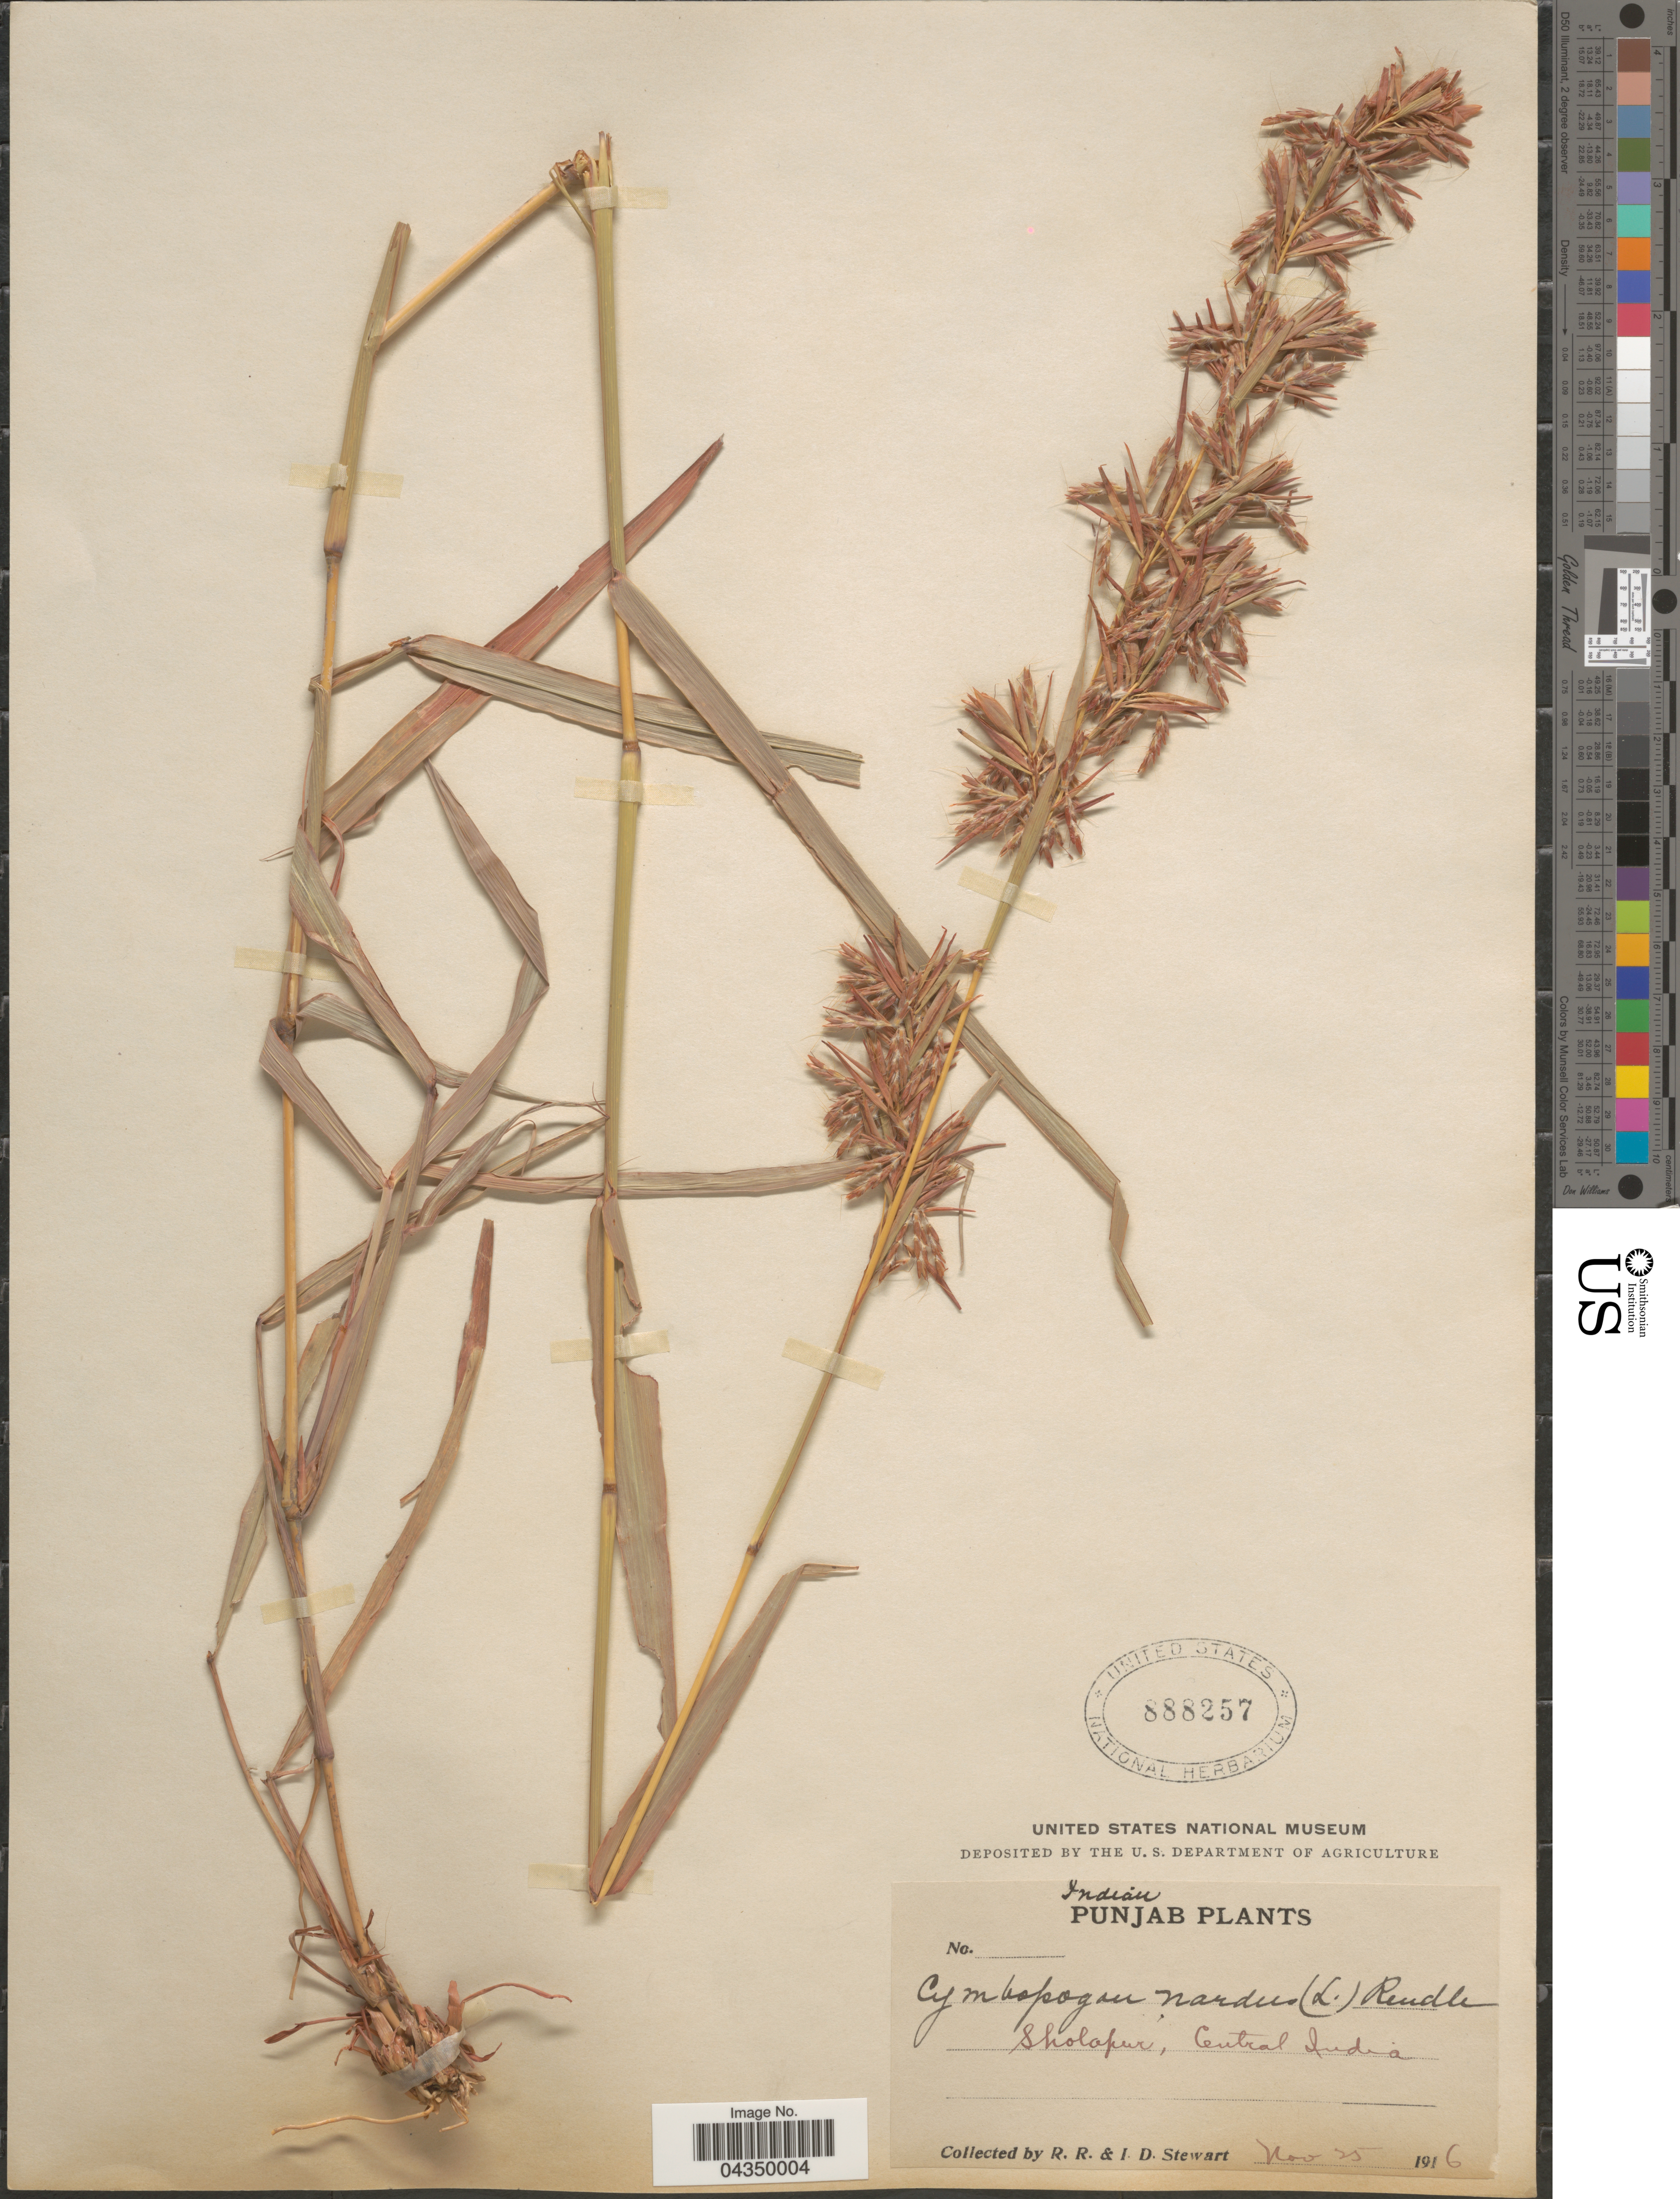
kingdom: Plantae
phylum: Tracheophyta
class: Liliopsida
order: Poales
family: Poaceae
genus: Cymbopogon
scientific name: Cymbopogon martini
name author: (Roxb.) Stapf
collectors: R. Stewart & I. Stewart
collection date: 1916-11-25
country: India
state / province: Maharashtra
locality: Sholapur, Central India.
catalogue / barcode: US 888257